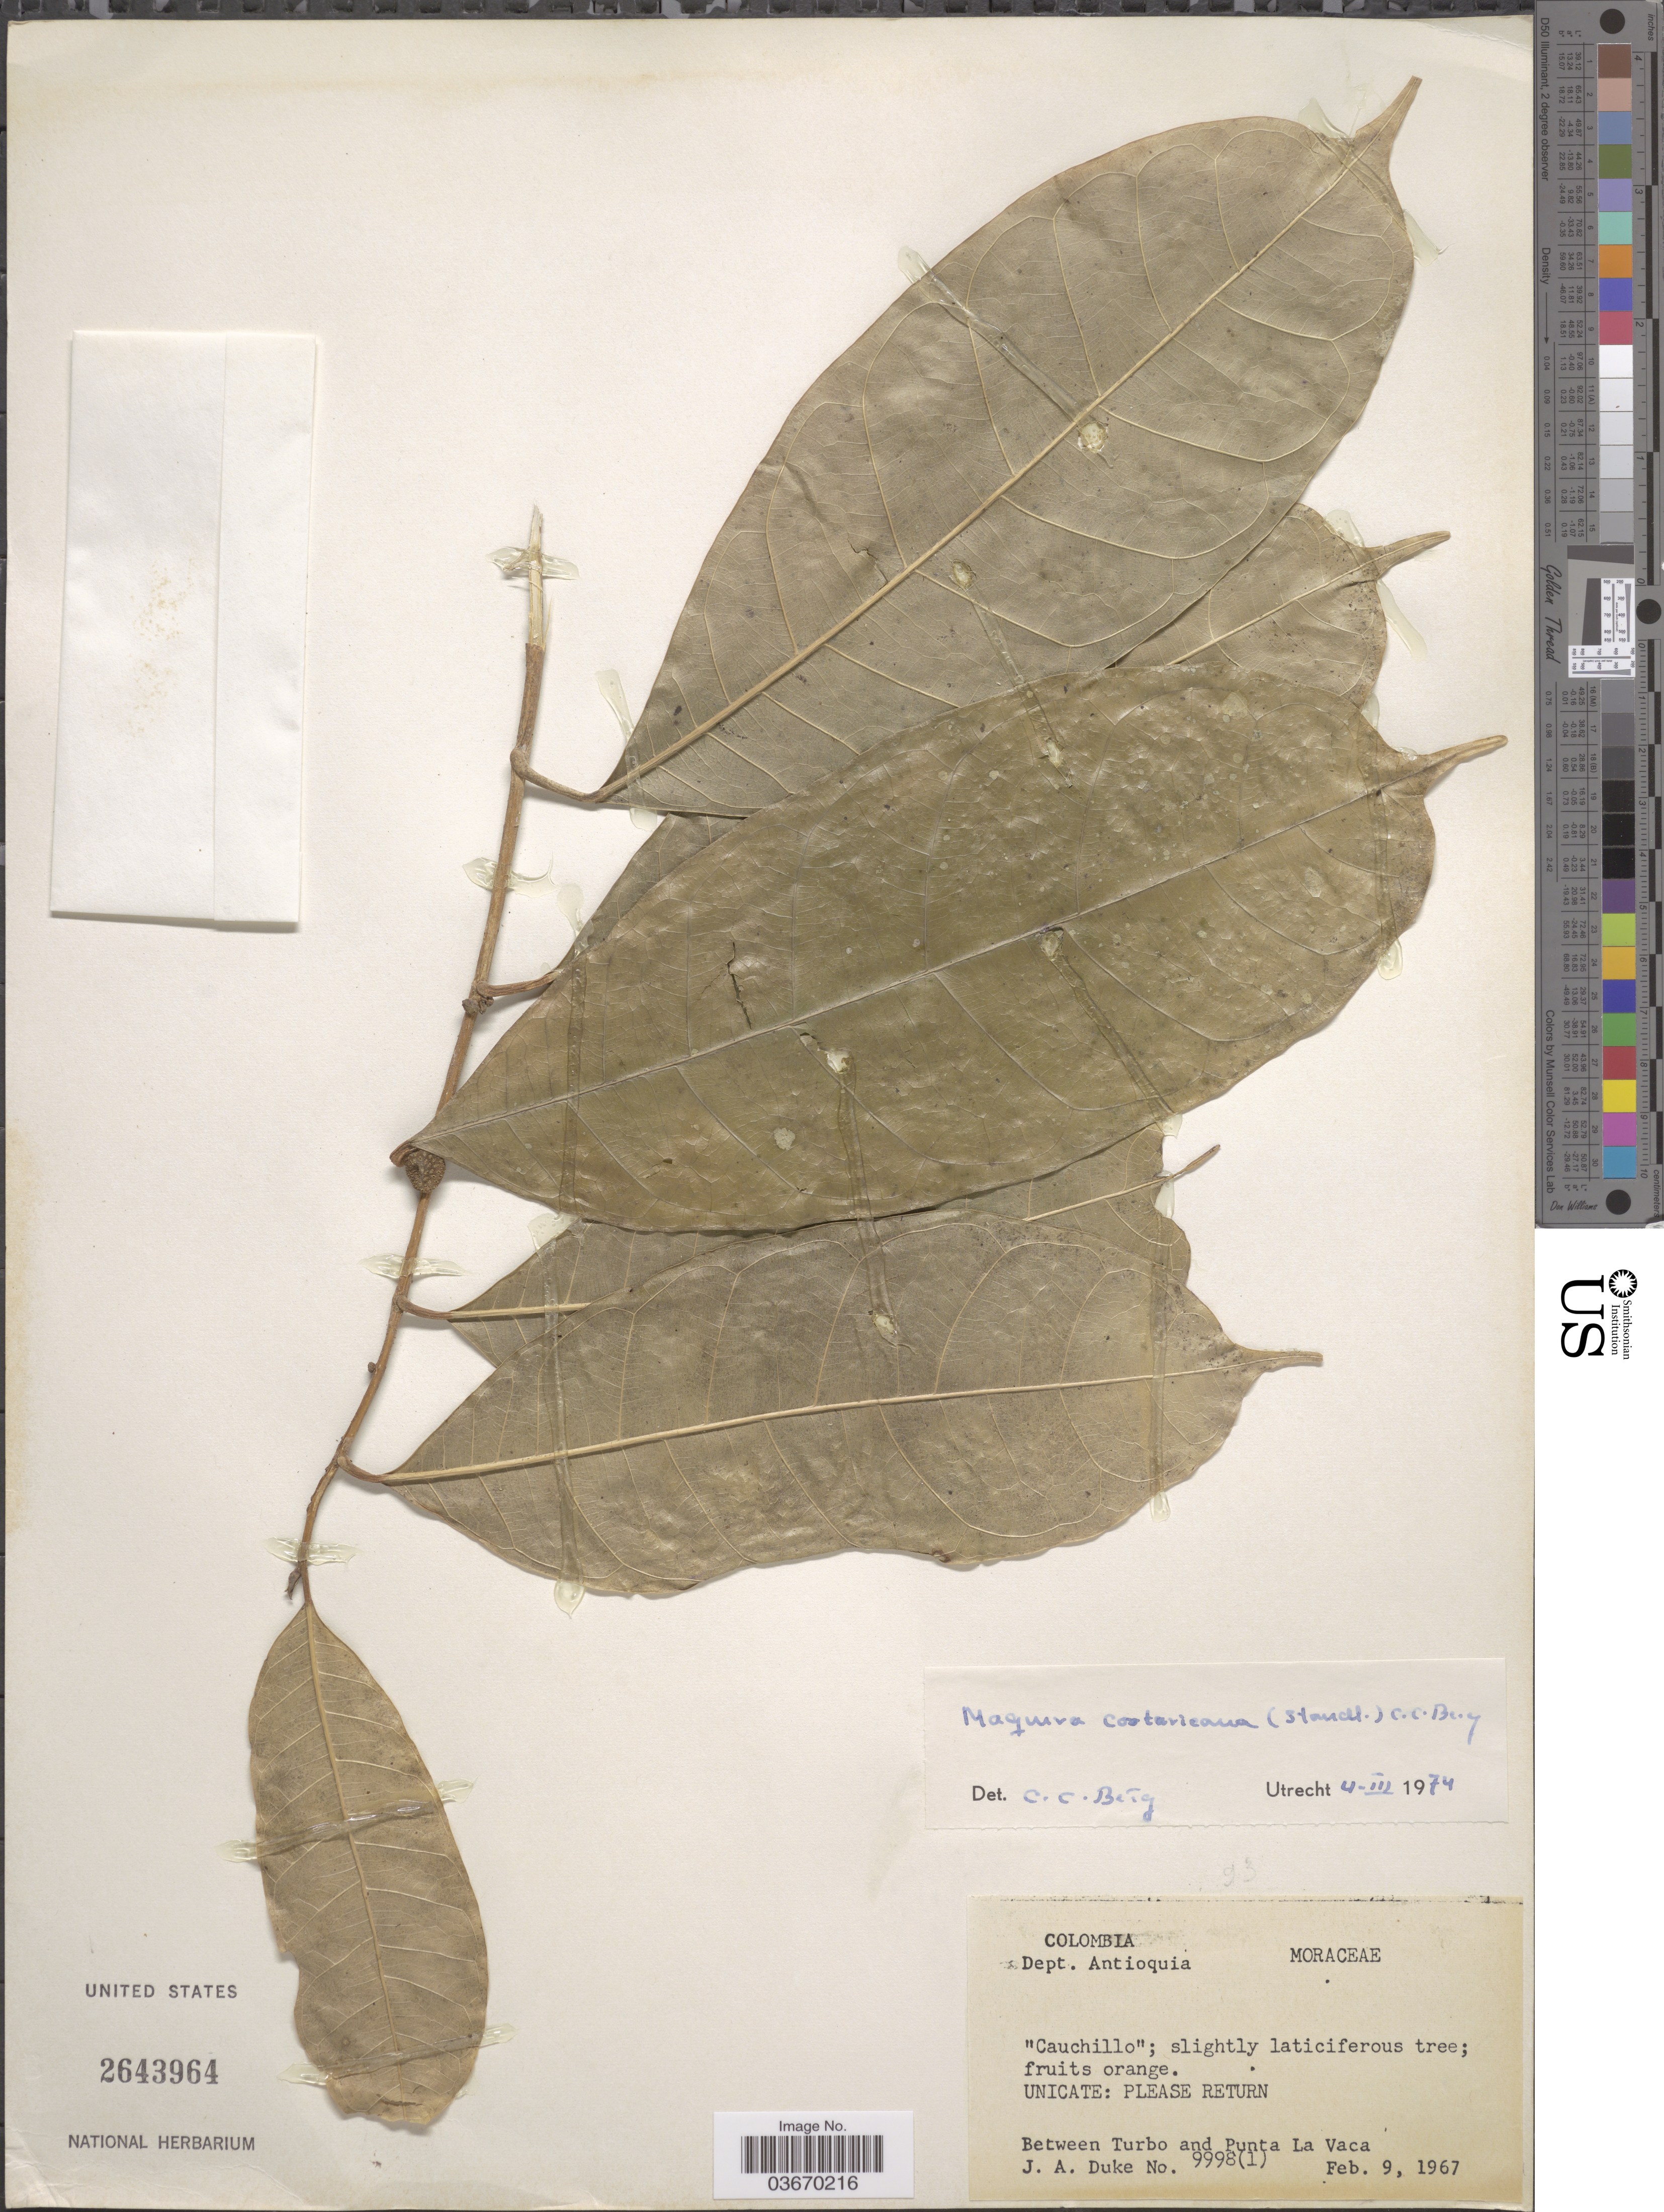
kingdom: Plantae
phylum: Tracheophyta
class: Magnoliopsida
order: Rosales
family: Moraceae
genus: Maquira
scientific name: Maquira costaricana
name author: (Standl.) C.C. Berg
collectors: J. A. Duke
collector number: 998(1)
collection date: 1967-02-09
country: Colombia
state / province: Antioquia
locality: Dept. Antioquia. 'Cauchillo'. Between Turbo and Punta La Vaca.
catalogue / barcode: US 2643964